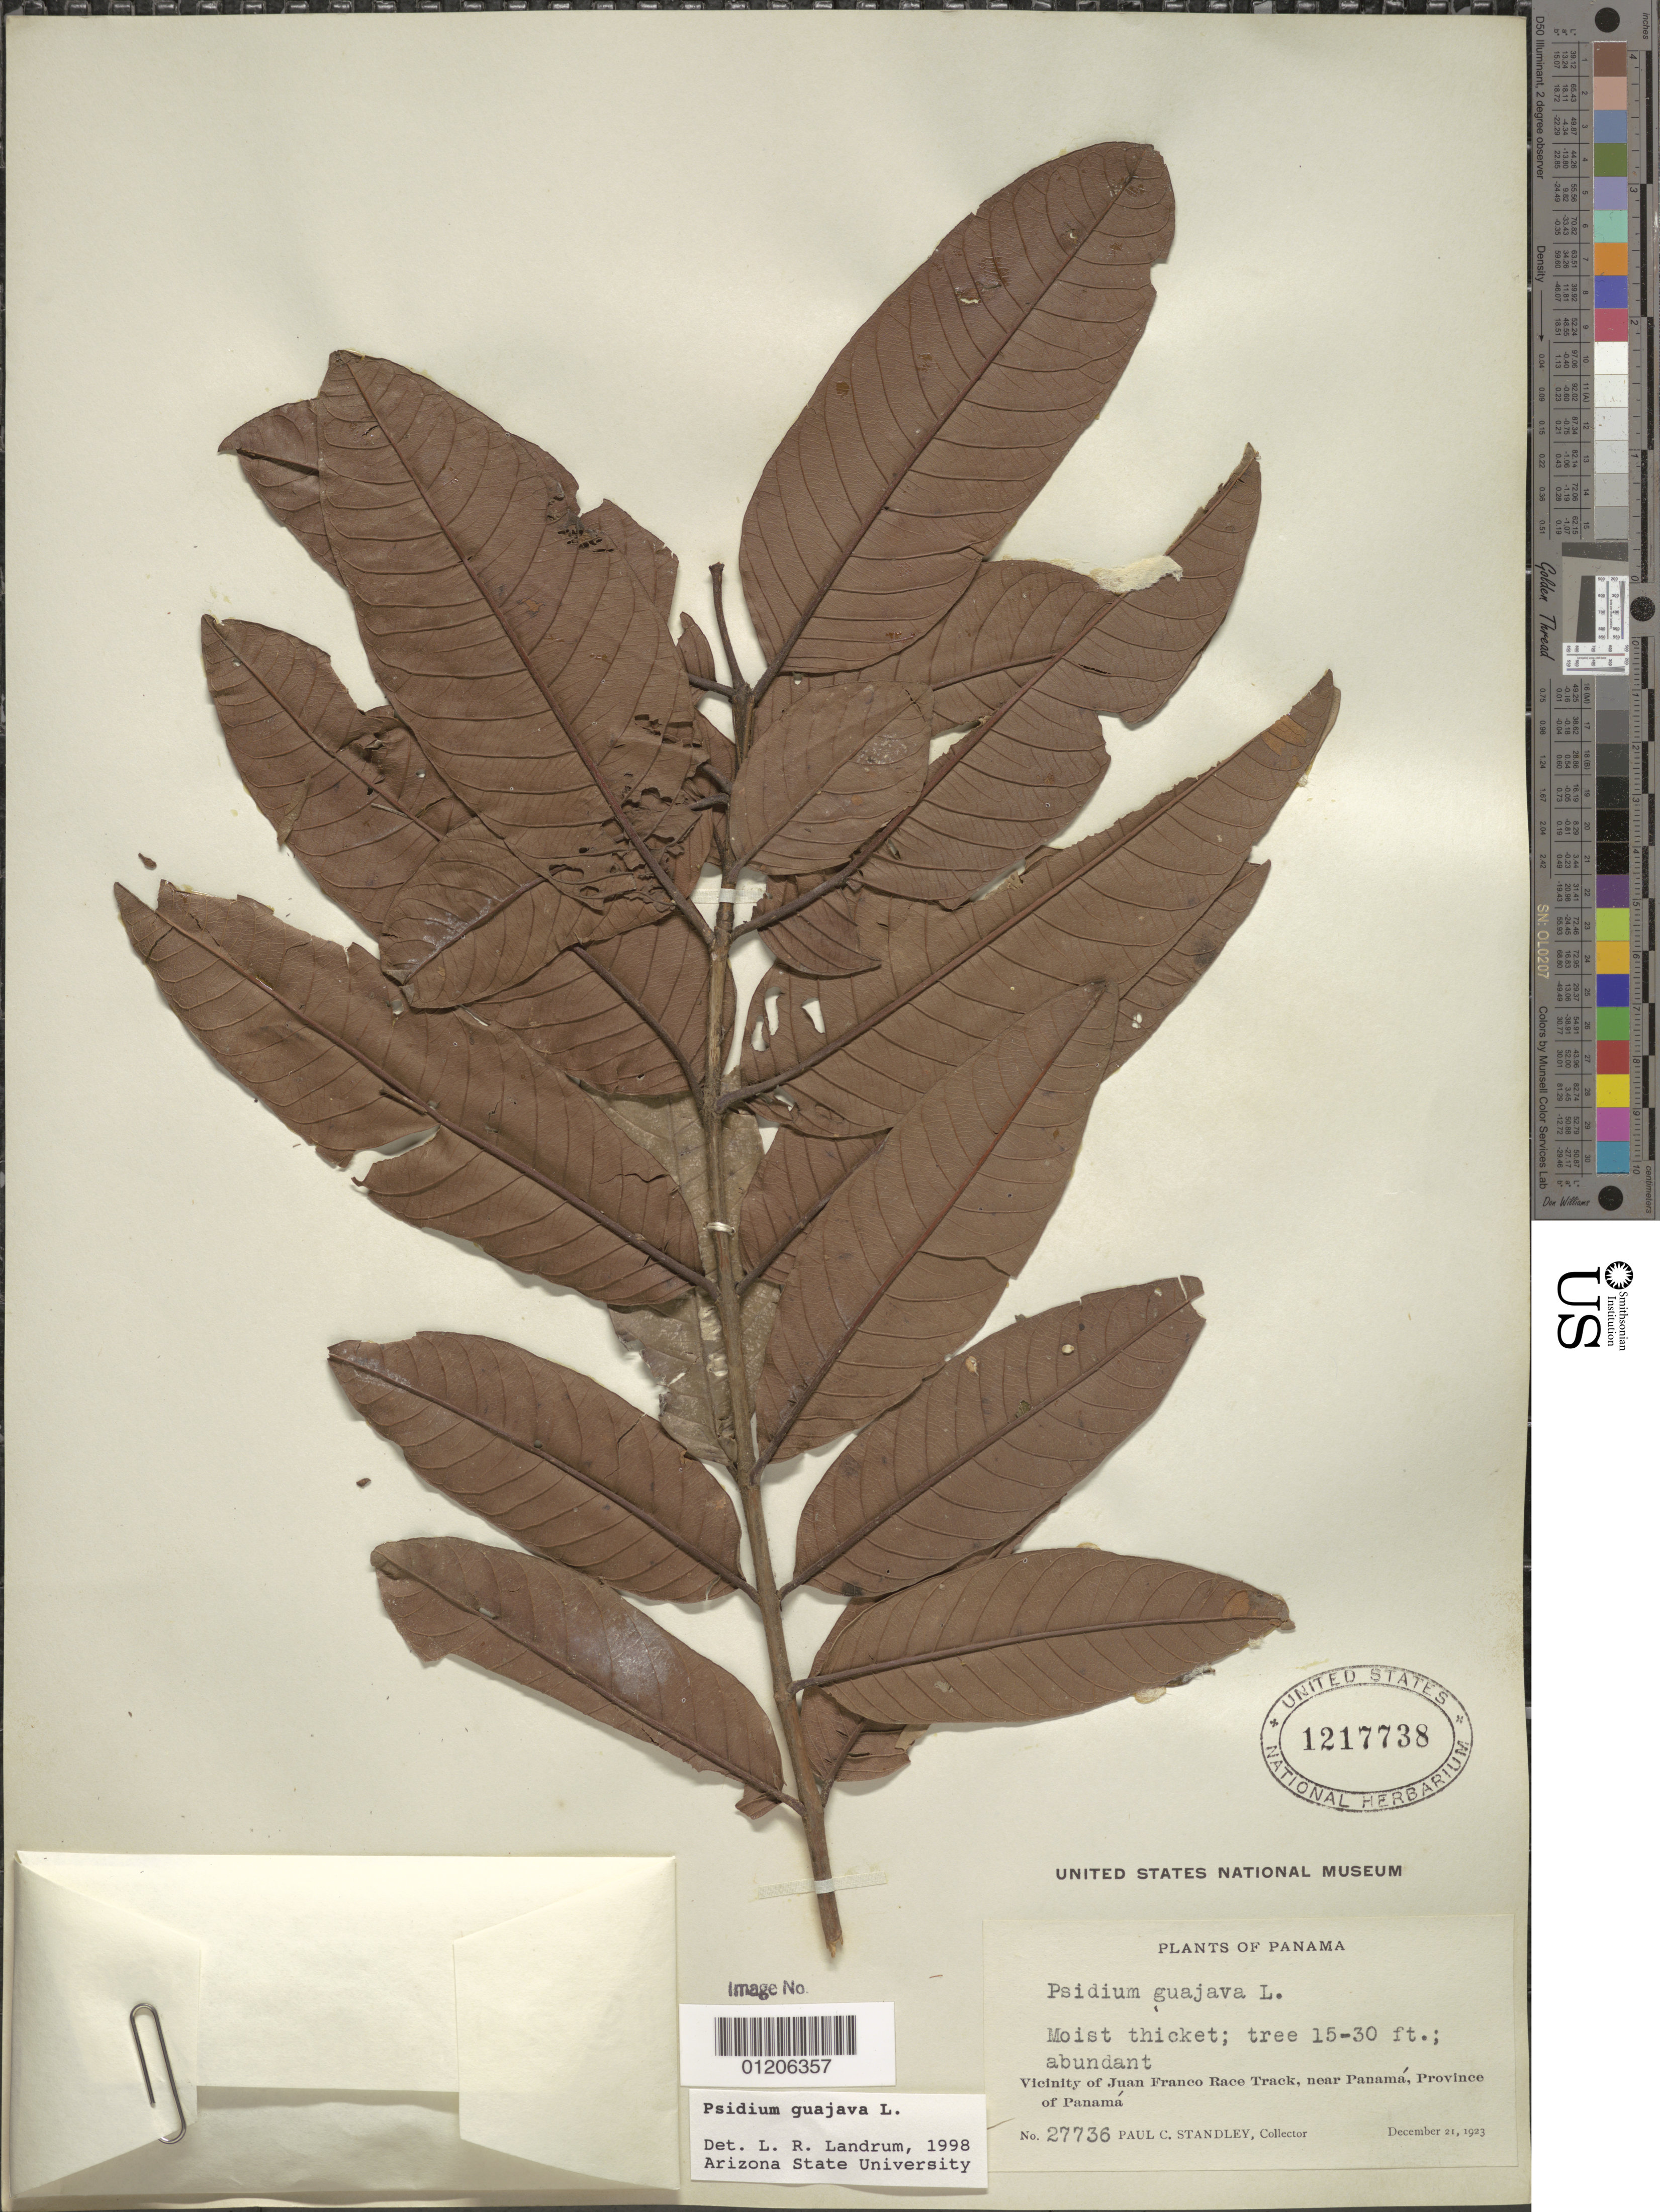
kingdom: Plantae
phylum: Tracheophyta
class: Magnoliopsida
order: Myrtales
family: Myrtaceae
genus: Psidium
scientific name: Psidium guajava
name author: L.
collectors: P. C. Standley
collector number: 27736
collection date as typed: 21 Dec 1923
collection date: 1923-12-21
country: Panama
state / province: Panamá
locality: Vicinity of Juan Franco Race Track, near Panamá.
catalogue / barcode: US 1217738